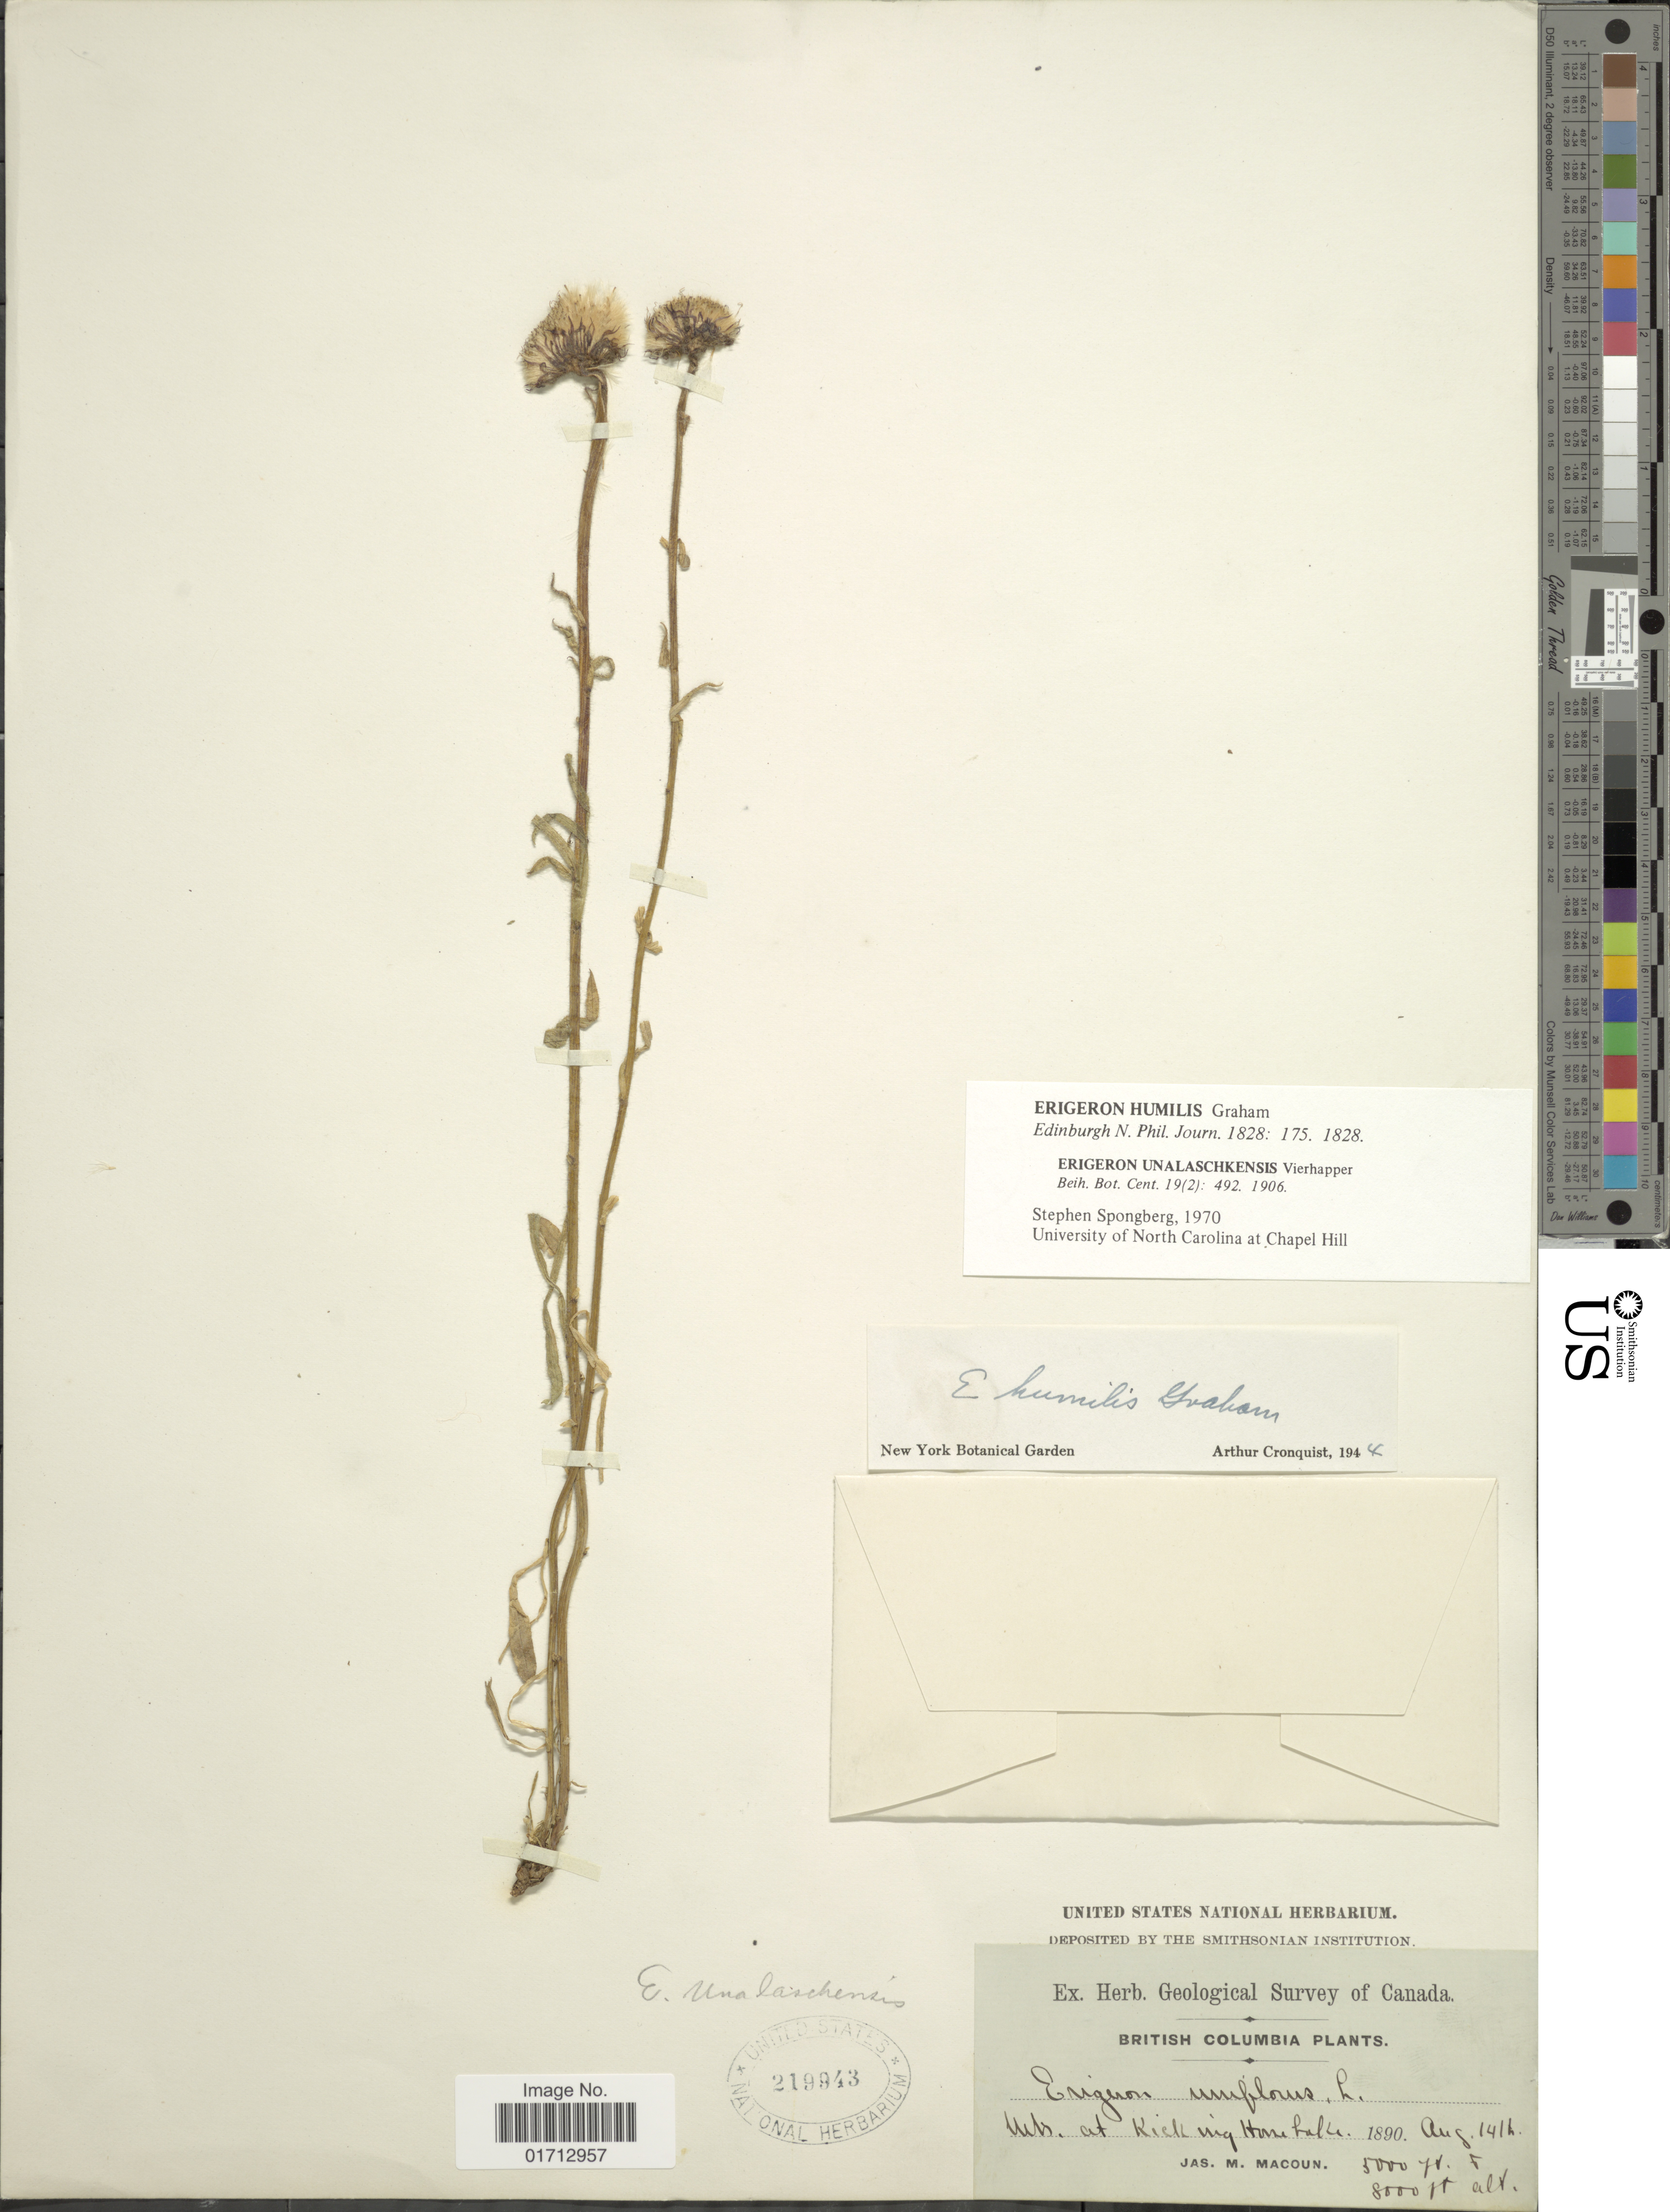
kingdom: Plantae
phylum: Tracheophyta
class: Magnoliopsida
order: Asterales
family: Asteraceae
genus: Erigeron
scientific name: Erigeron humilis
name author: Graham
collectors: J. M. Macoun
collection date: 1890-08-14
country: Canada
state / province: British Columbia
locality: Mts. at kicking Horse Lake.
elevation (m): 1524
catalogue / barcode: US 219943